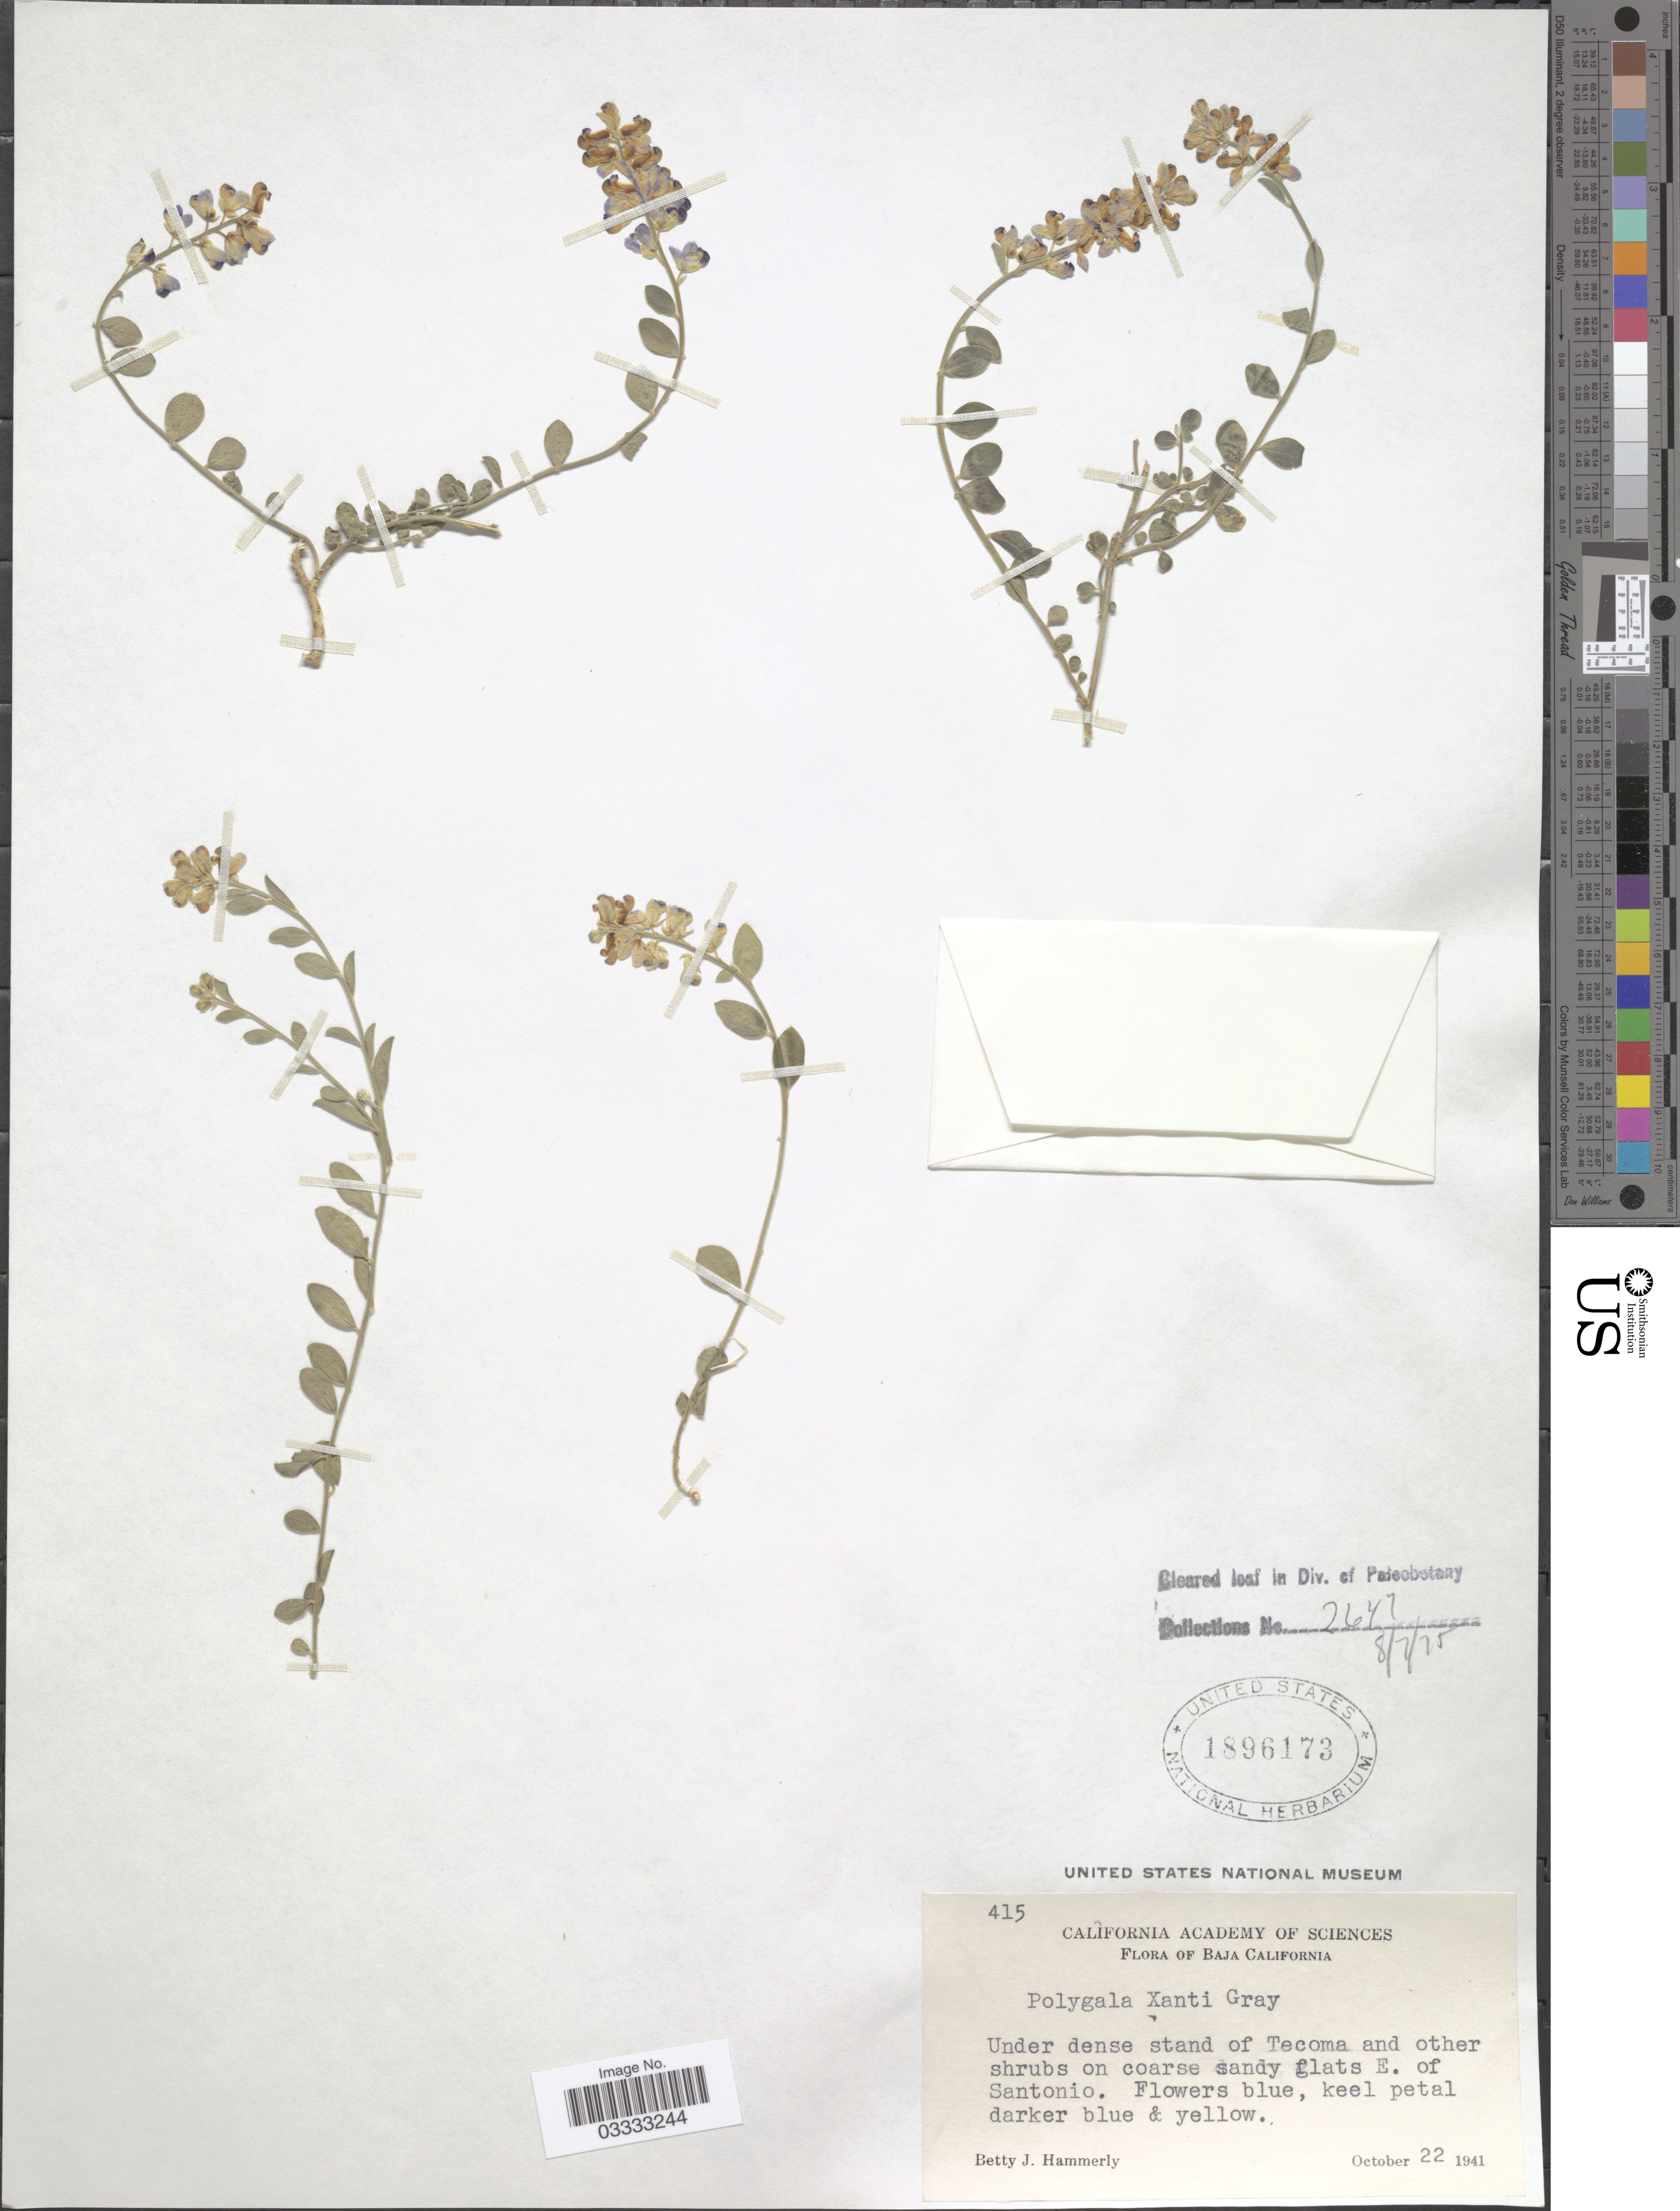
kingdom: Plantae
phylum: Tracheophyta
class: Magnoliopsida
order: Fabales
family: Polygalaceae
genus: Polygala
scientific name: Polygala xanti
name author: A. Gray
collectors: B. J. Hammerly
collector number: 415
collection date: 1941-10-22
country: Mexico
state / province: Baja California Sur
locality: Under dens stand of Tecoma and other shrubs on coarse sandy flats E. of Santonio.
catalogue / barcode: US 1896173